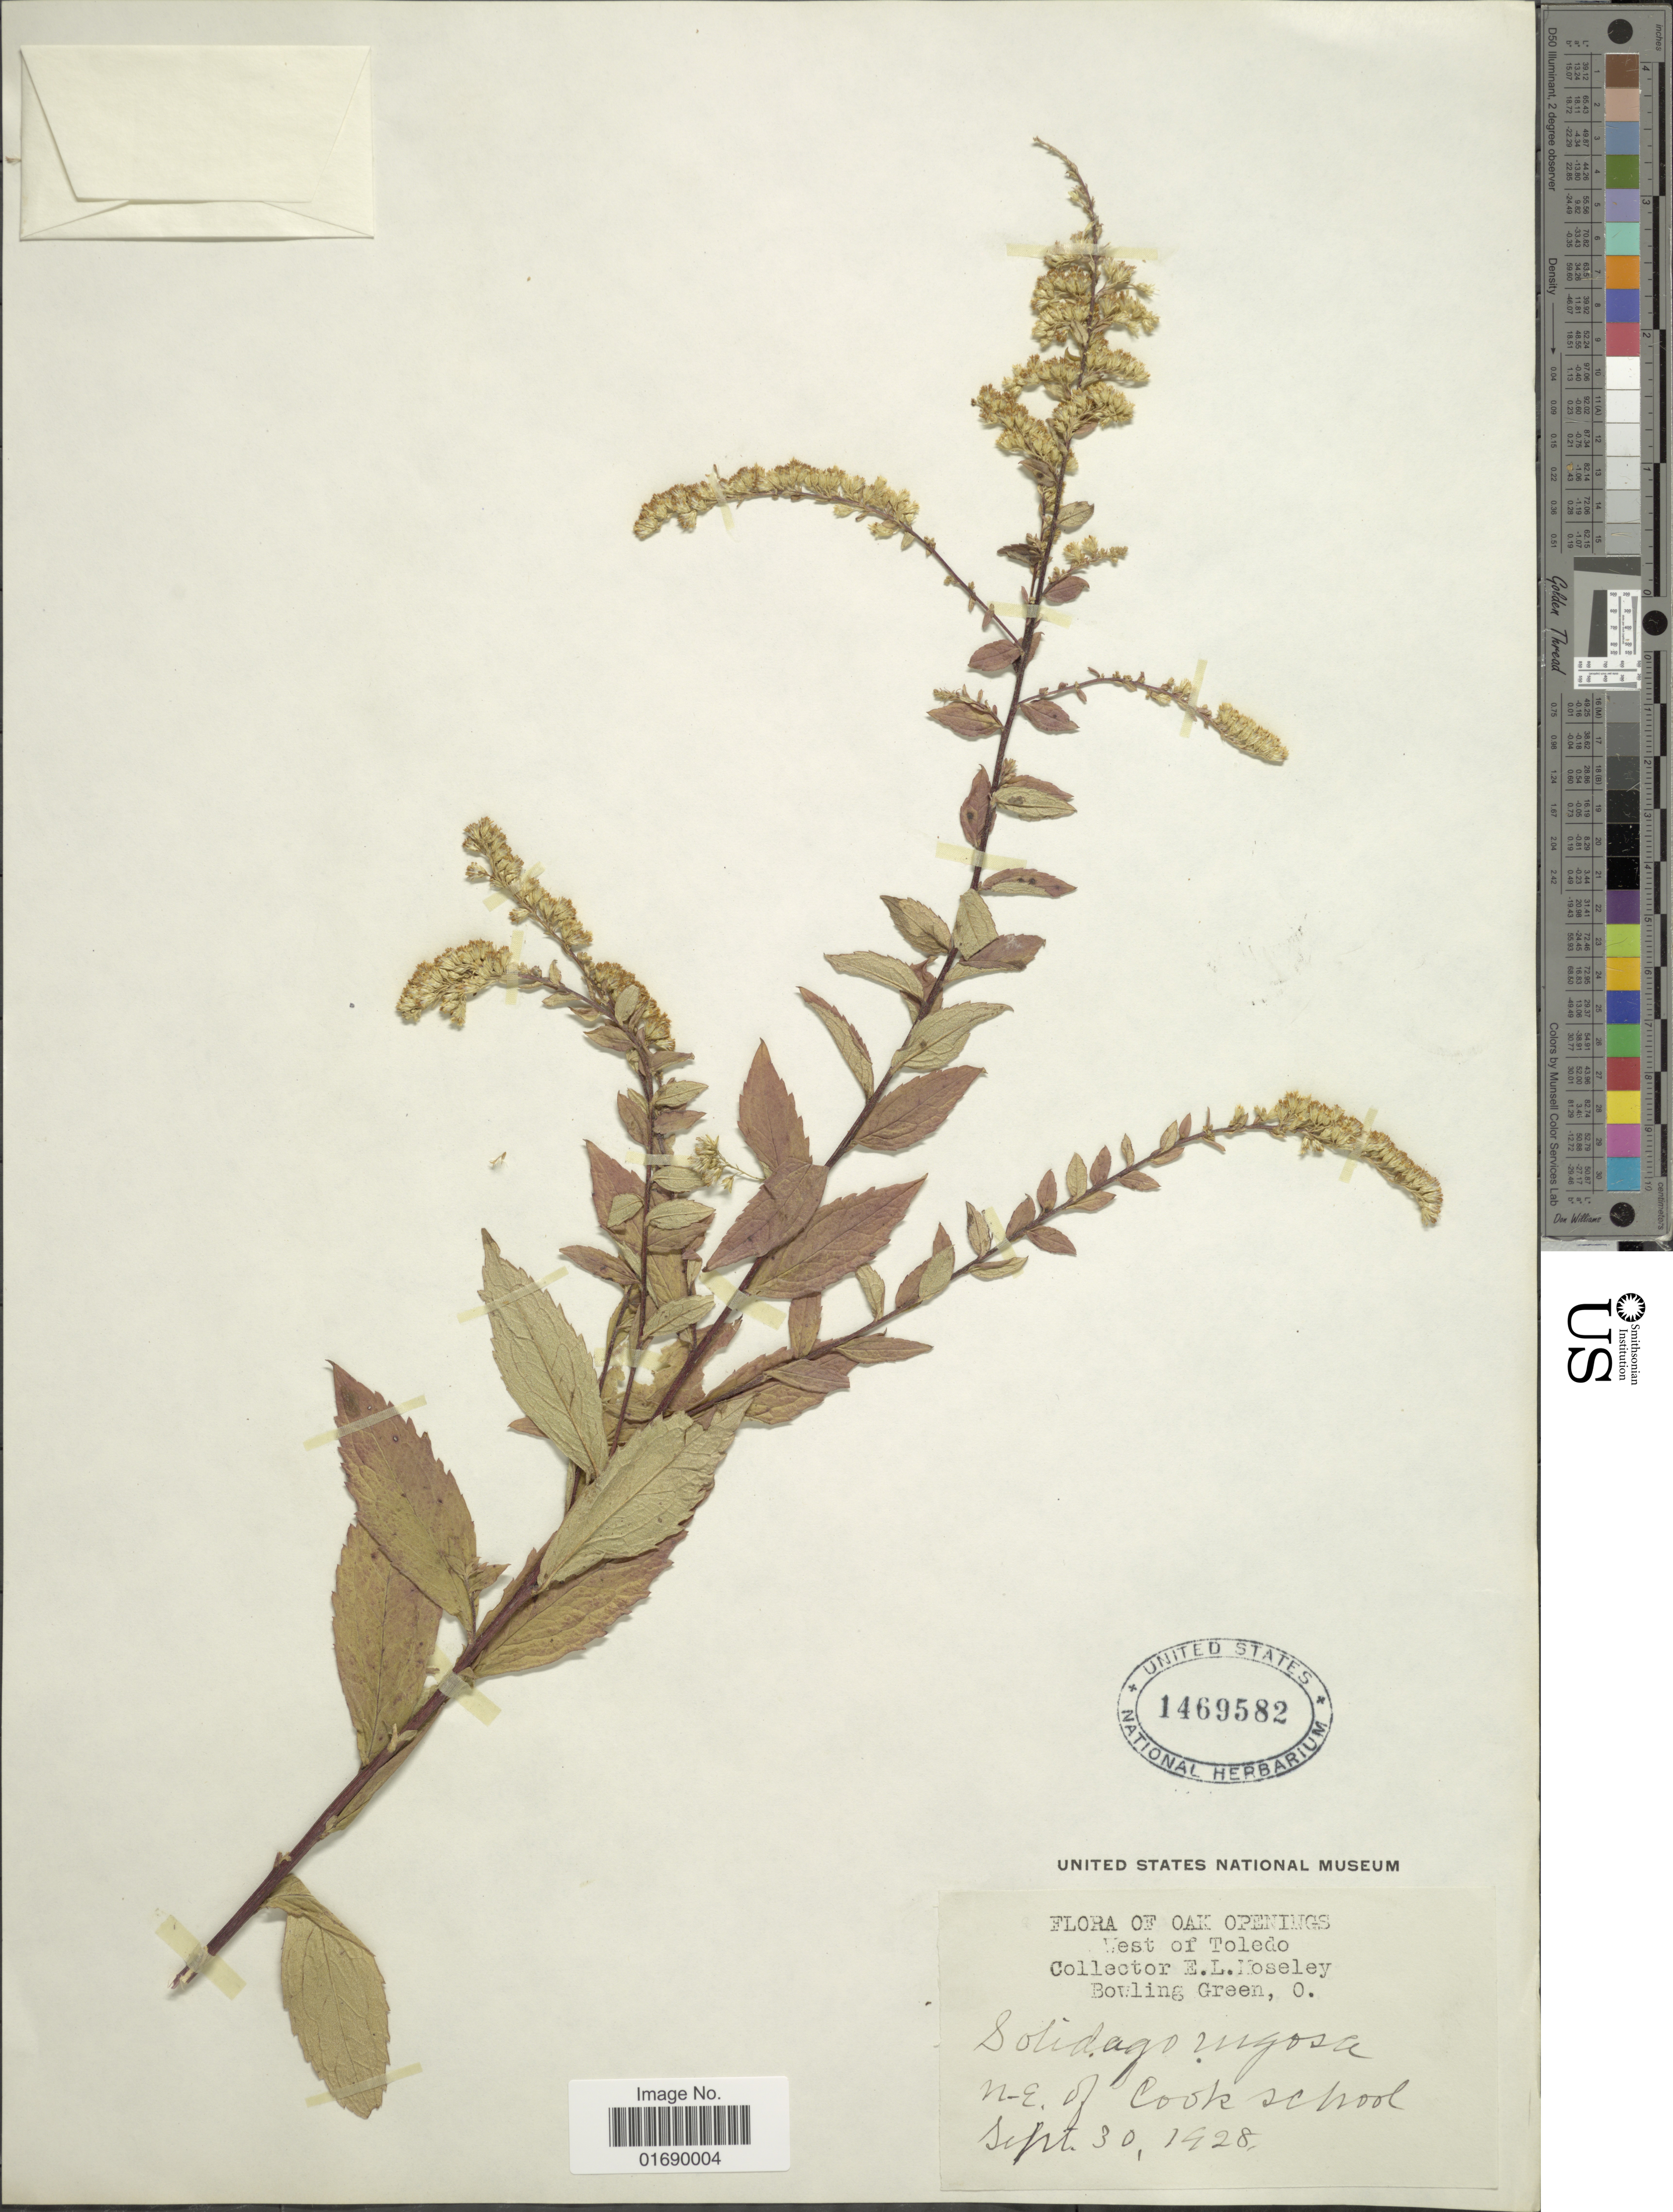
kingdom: Plantae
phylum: Tracheophyta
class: Magnoliopsida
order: Asterales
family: Asteraceae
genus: Solidago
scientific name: Solidago rugosa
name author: Mill.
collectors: E. Moseleu & E. Moseley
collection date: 1928-09-30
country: United States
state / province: Ohio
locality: Oak Openings, West of Toledo, Bowling Green, N.E. of cook School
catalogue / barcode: US 1469582